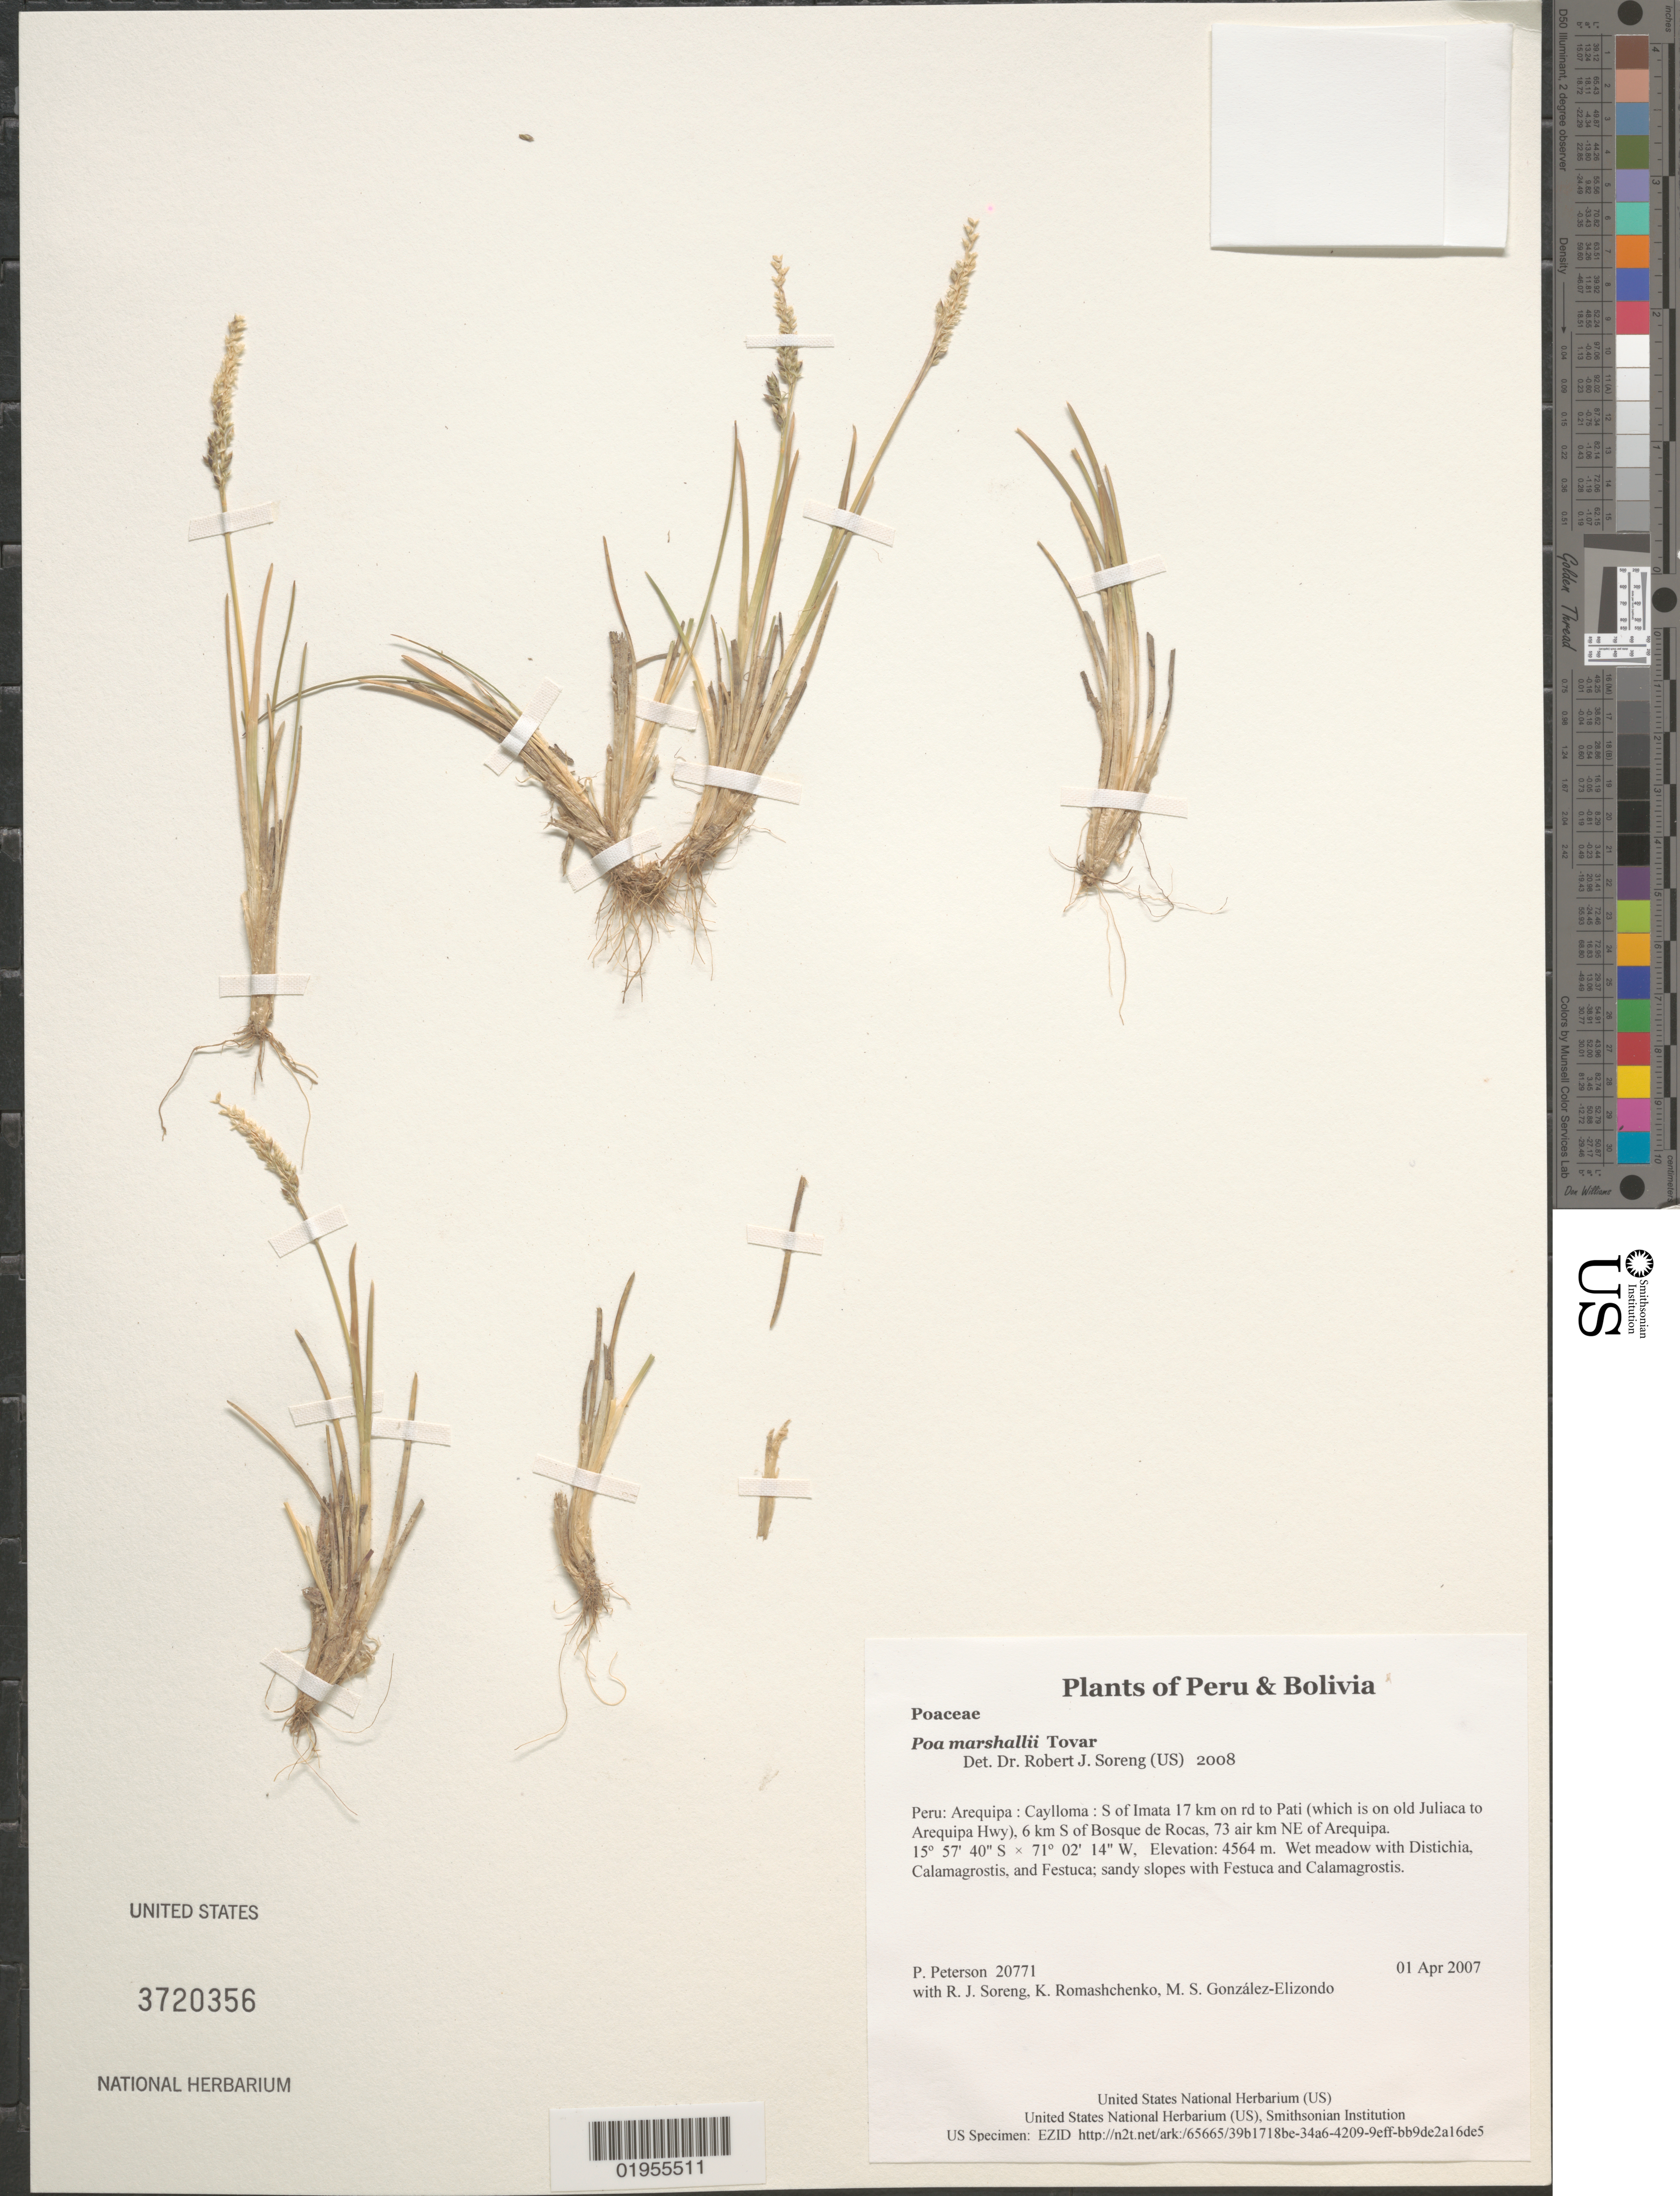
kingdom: Plantae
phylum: Tracheophyta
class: Liliopsida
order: Poales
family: Poaceae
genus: Poa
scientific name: Poa marshallii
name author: Tovar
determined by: Soreng, Robert J., Research Associate (BOT), Smithsonian Institution - National Museum of Natural History (UNITED STATES)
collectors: P. M. Peterson, R. J. Soreng, K. Romashchenko & M. S. González-Elizondo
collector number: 20771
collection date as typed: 01 Apr 2007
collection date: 2007-04-01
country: Peru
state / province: Arequipa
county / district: Caylloma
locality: S of Imata 17 km on rd to Pati (which is on old Juliaca to Arequipa Hwy), 6 km S of Bosque de Rocas, 73 air km NE of Arequipa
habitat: Wet meadow with Distichia, Calamagrostis, and Festuca; sandy slopes with Festuca and Calamagrostis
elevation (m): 4564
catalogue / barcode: US 3720356